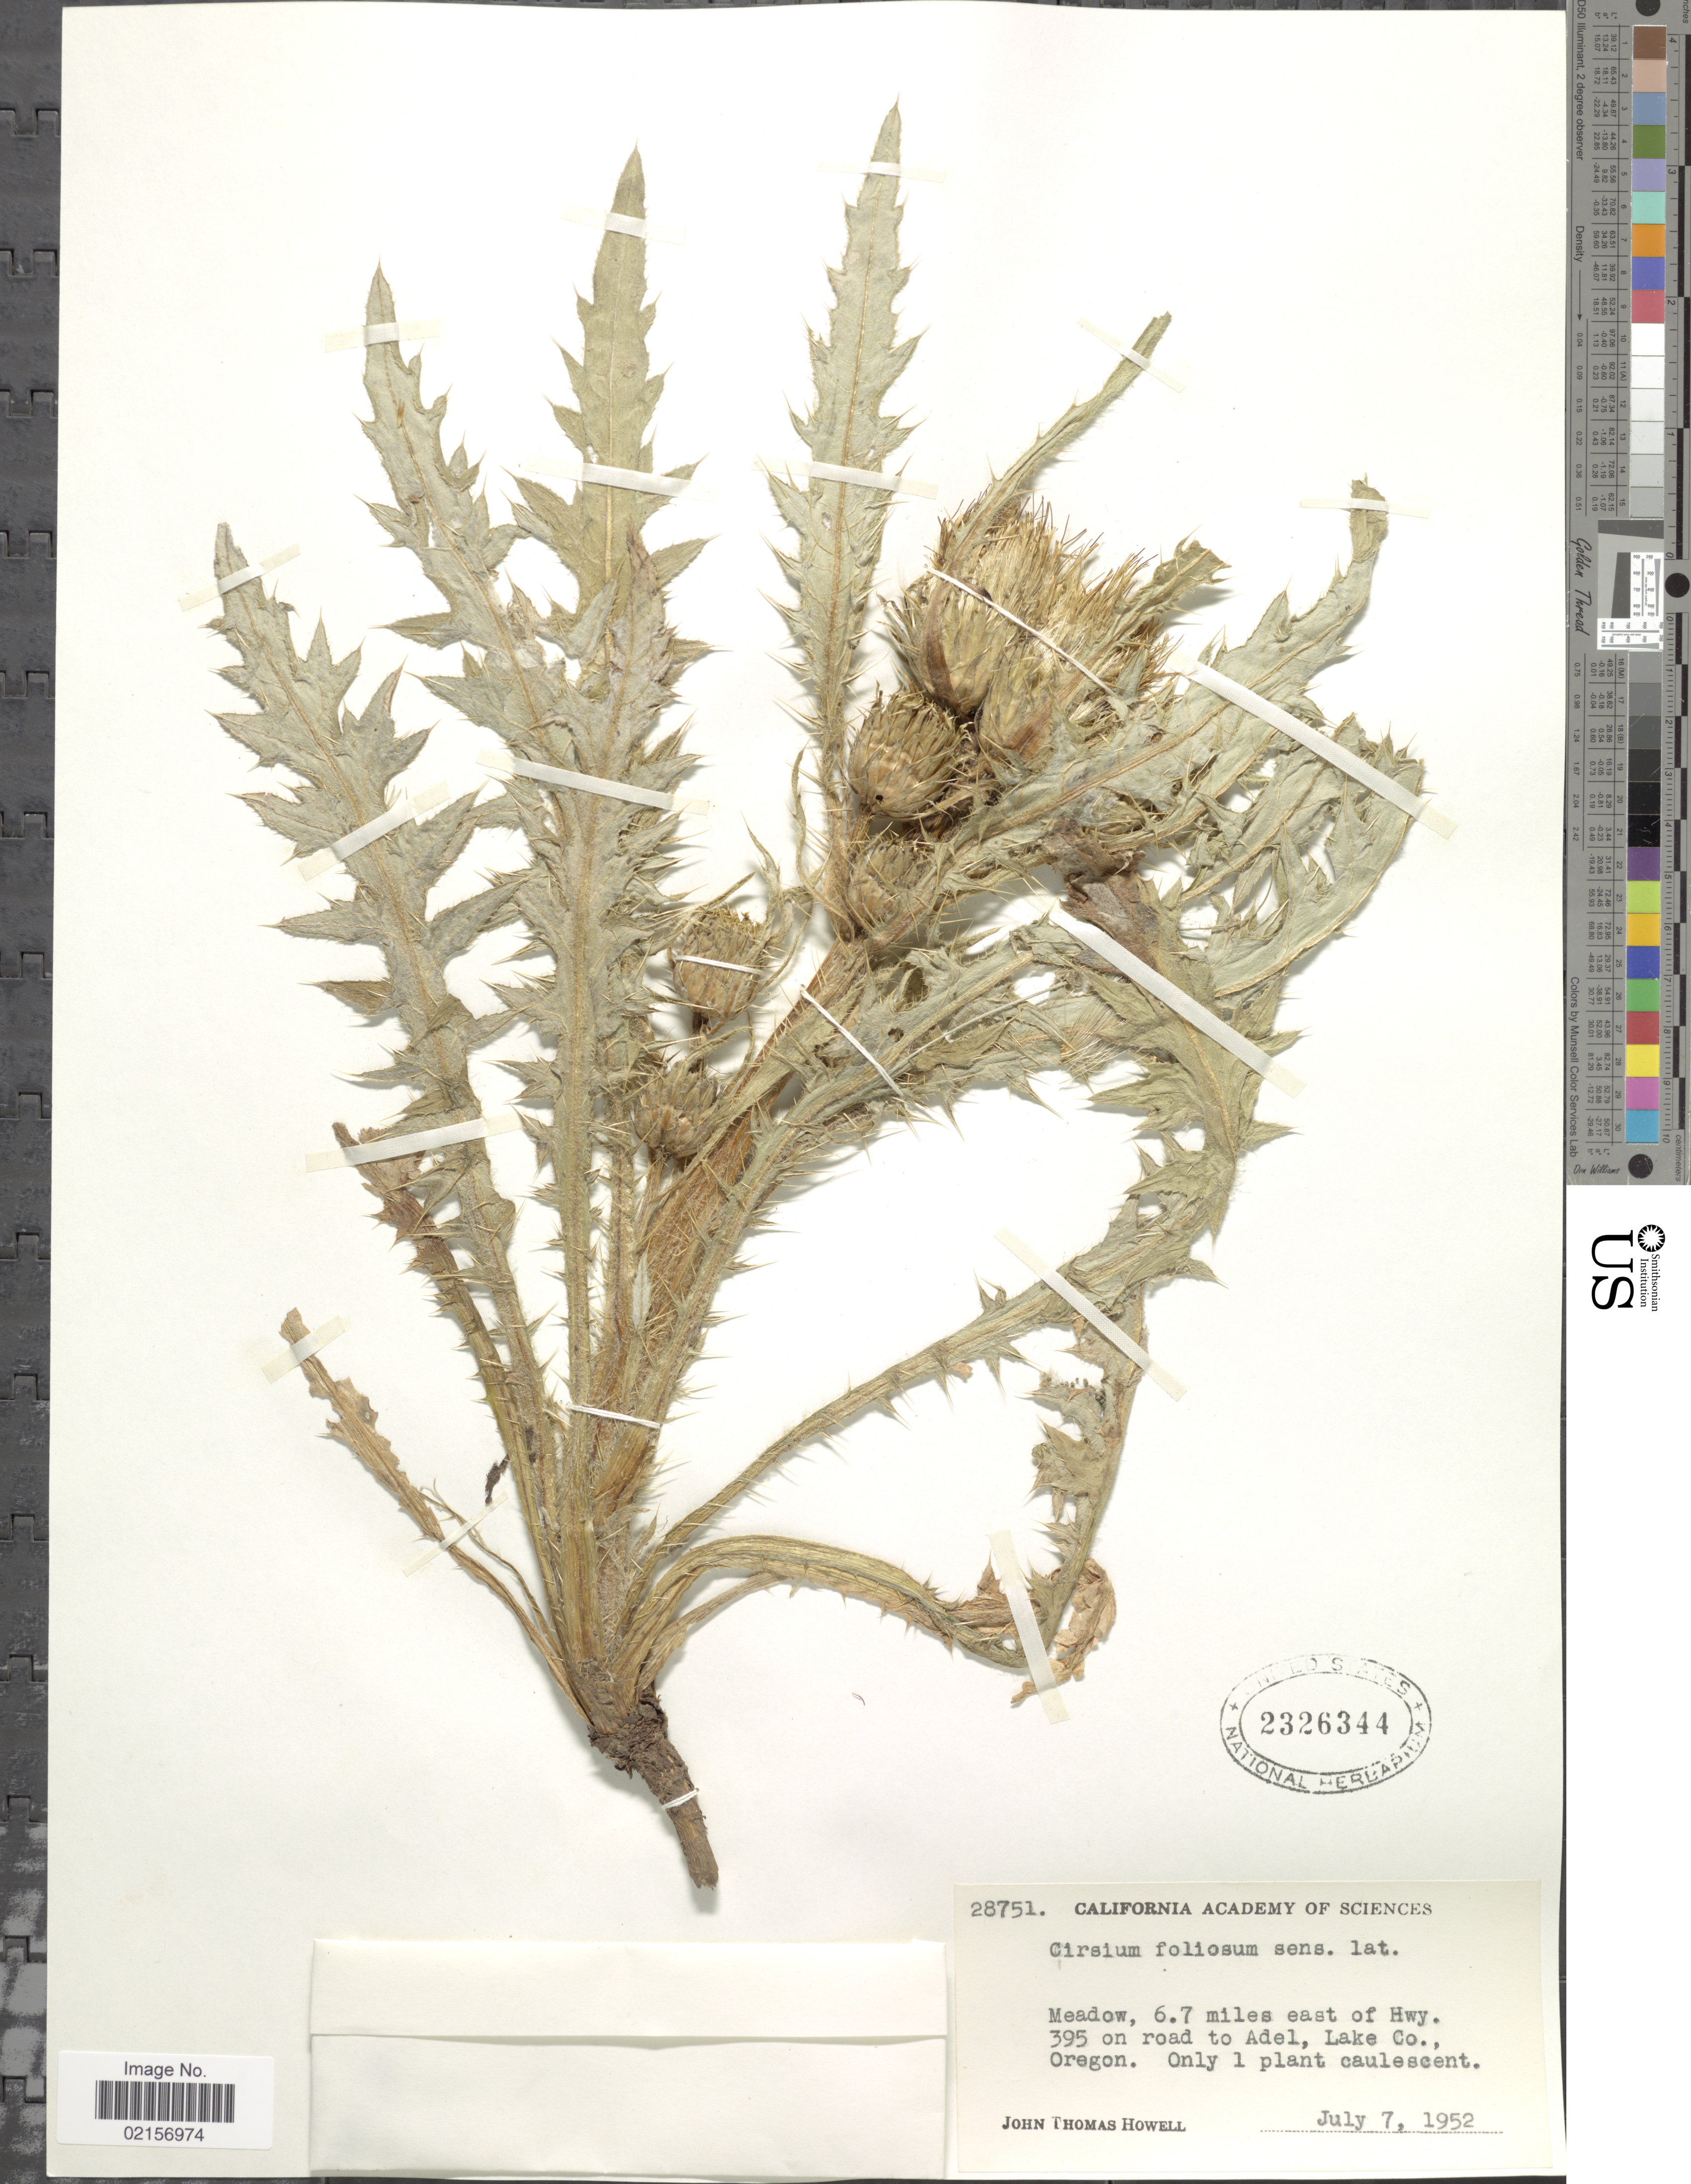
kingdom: Plantae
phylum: Tracheophyta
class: Magnoliopsida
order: Asterales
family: Asteraceae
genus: Cirsium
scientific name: Cirsium scariosum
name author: Nutt.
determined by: Ackerfield, Jennifer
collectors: J. T. Howell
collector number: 28751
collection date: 1952-07-07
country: United States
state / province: Oregon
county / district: Lake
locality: Meadow, 6.7 miles east of Hwy. 395 on road to Adel, Lake Co.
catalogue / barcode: US 2326344